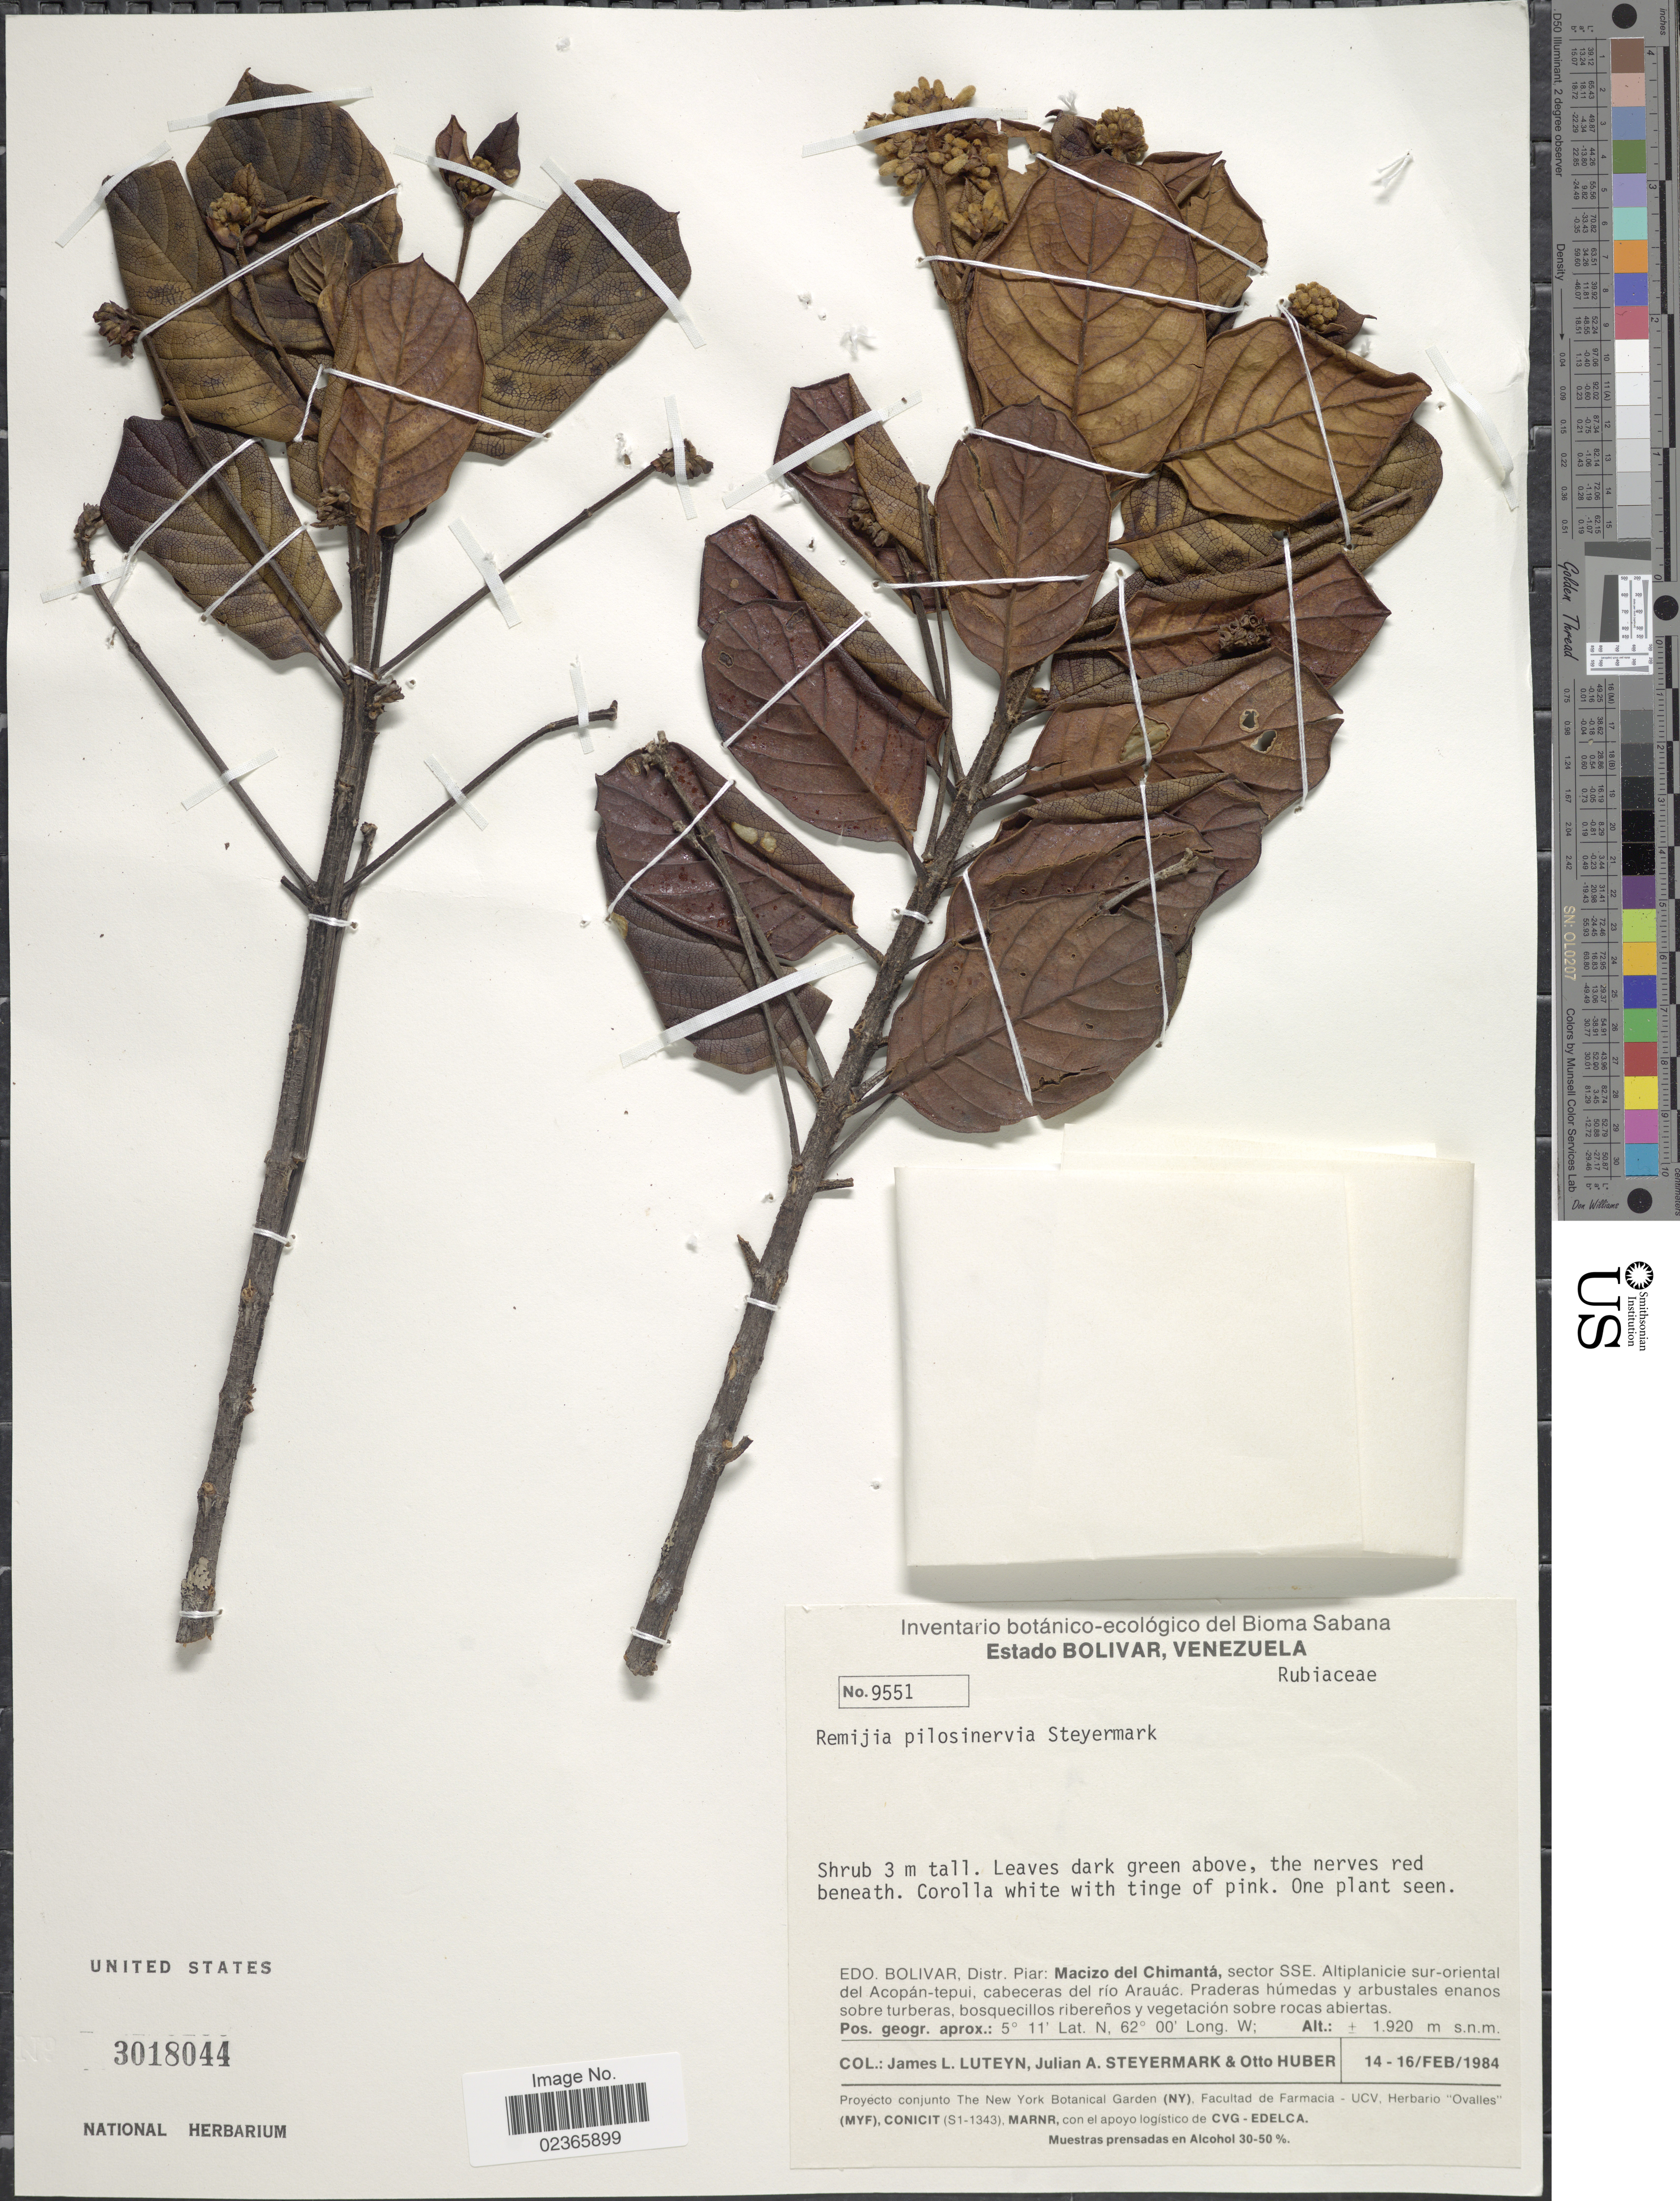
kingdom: Plantae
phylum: Tracheophyta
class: Magnoliopsida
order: Gentianales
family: Rubiaceae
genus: Remijia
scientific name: Remijia pilosinervula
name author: Steyerm.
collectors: J. L. Luteyn, J. Steyermark & O. Huber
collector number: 9551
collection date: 1984-02-14/1984-02-16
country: Venezuela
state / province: Bolivar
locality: Distr. Piar: Macizo del Chimanta, sector SSE. Altiplanicie sur-oriental del Acopan-tepui, cabeceras del rio Arauac.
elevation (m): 1920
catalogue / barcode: US 3018044